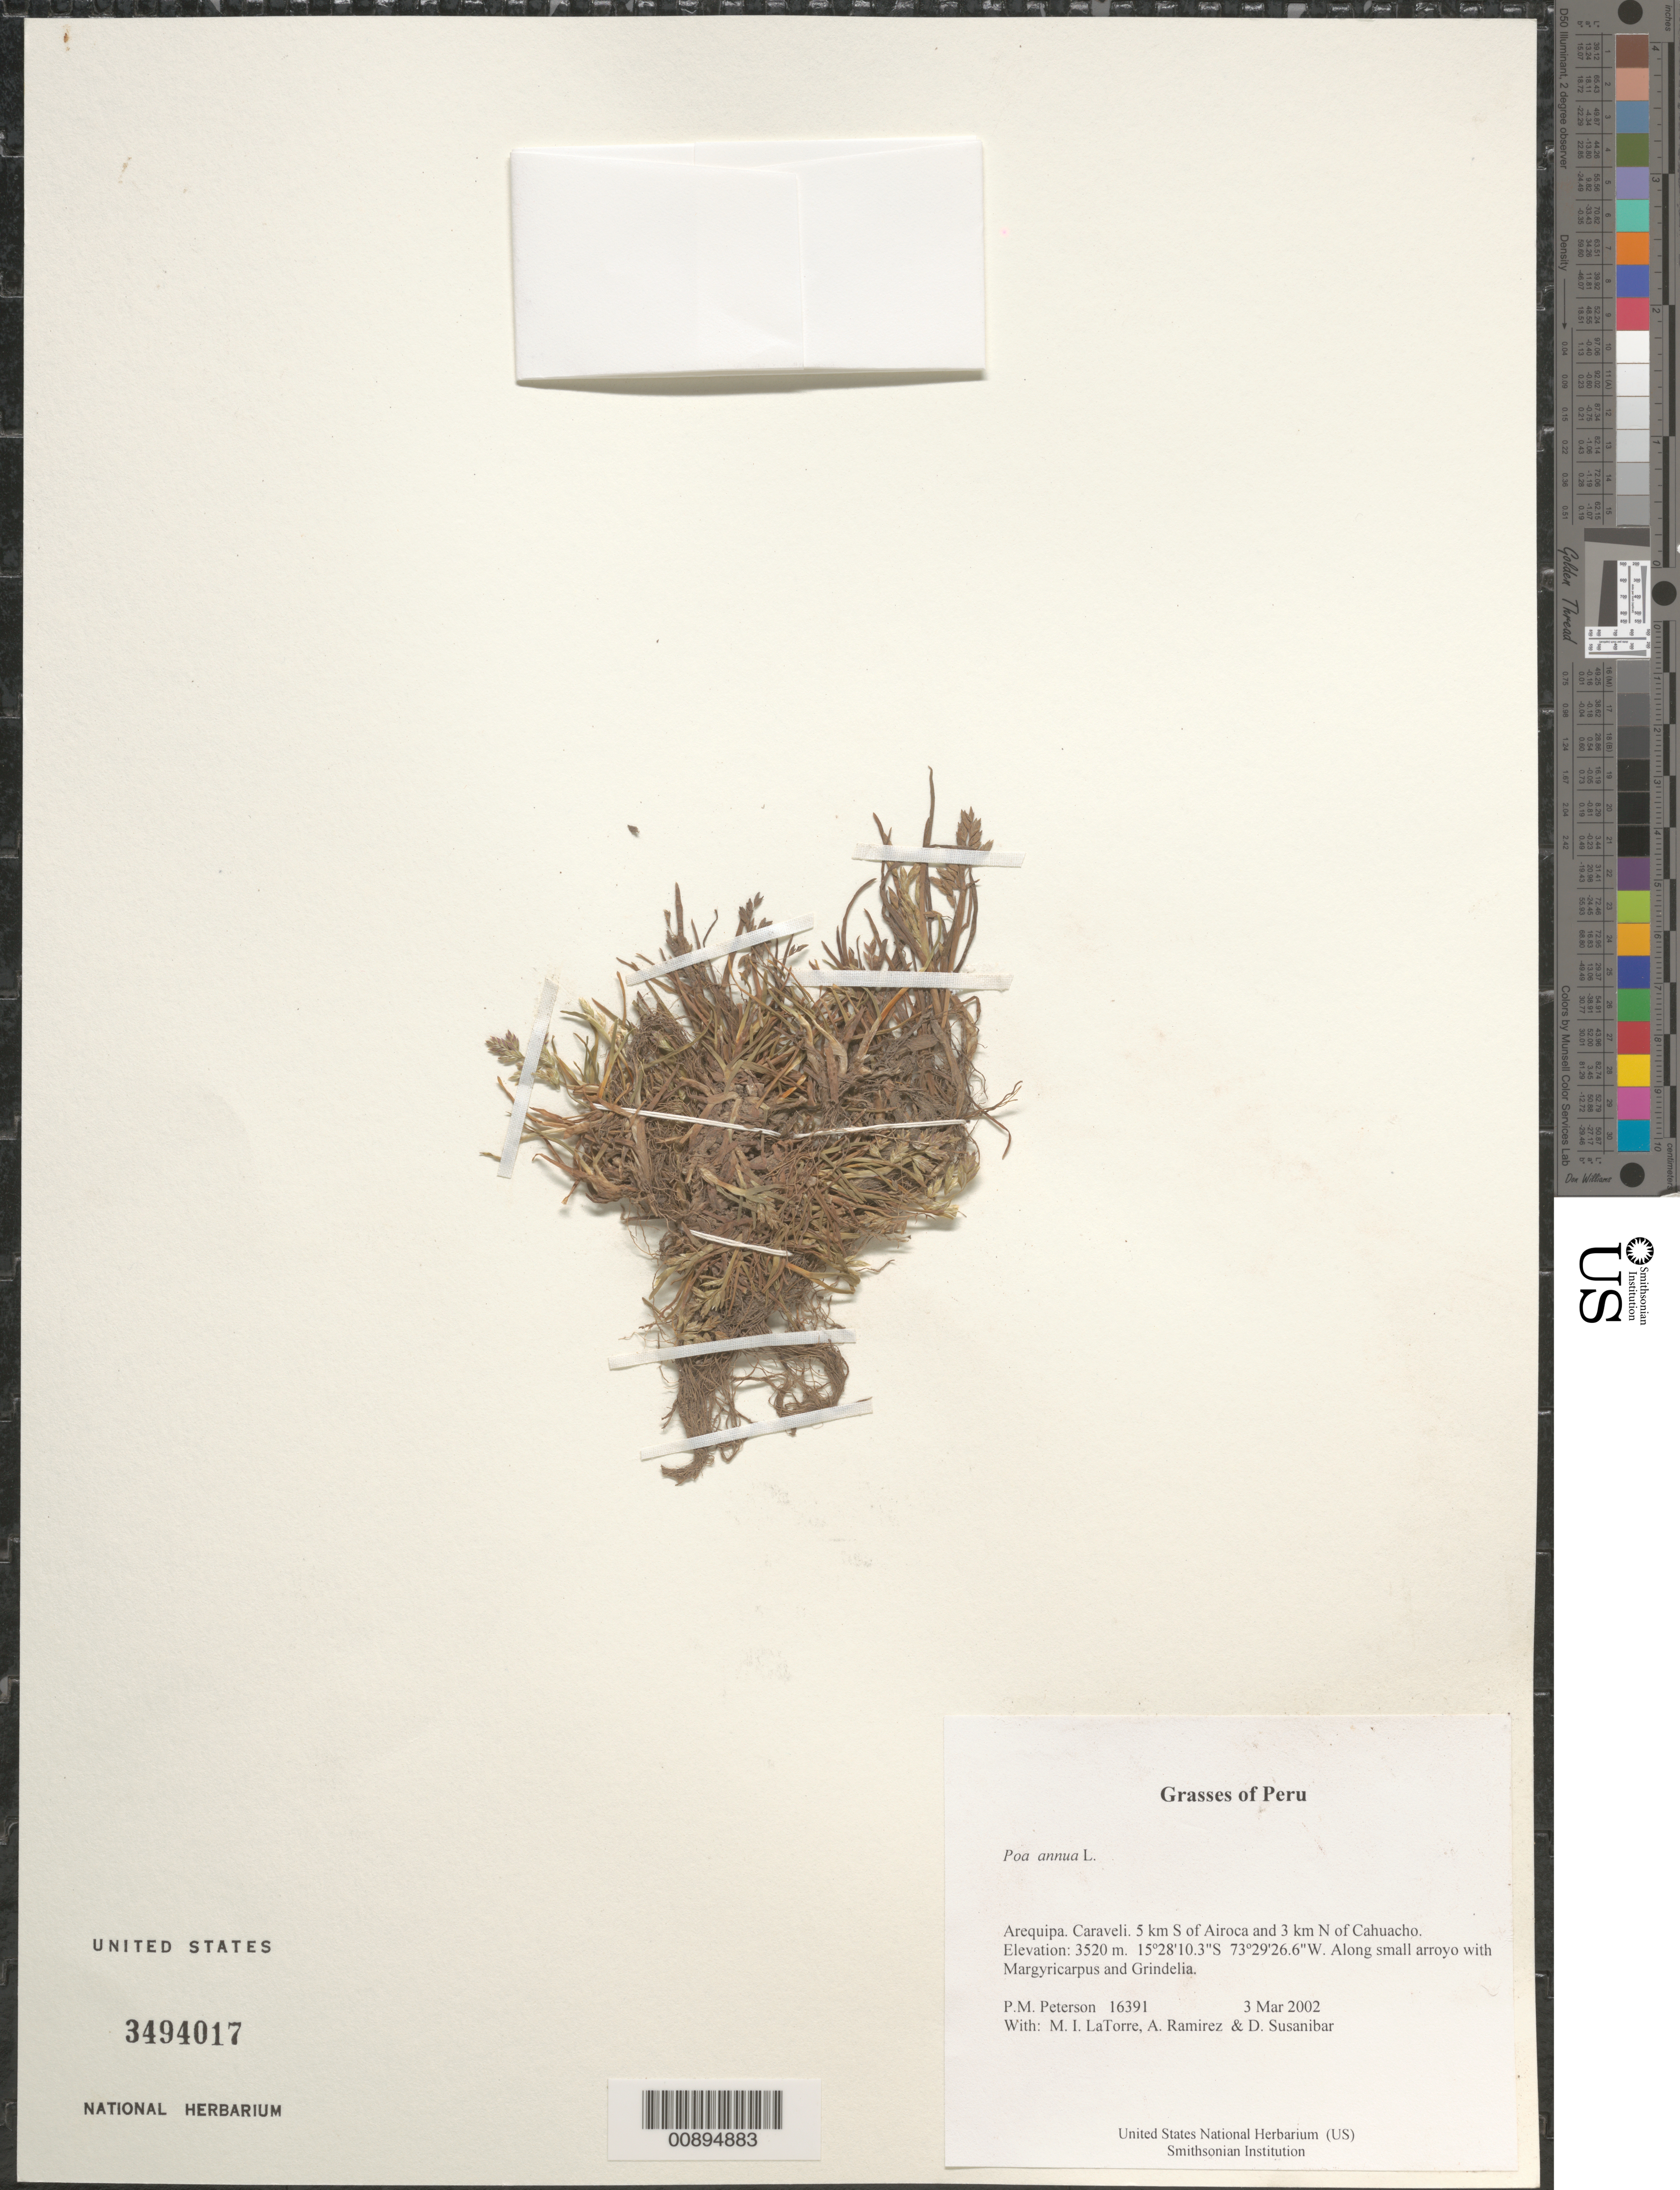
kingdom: Plantae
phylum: Tracheophyta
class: Liliopsida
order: Poales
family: Poaceae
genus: Poa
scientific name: Poa annua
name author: L.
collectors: P. M. Peterson, M. I. La Torre, A. Ramírez & D. Susanibar Cruz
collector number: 16391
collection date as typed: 03 Mar 2002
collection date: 2002-03-03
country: Peru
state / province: Arequipa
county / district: Caravelí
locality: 5 km S of Airoca and 3 km N of Cahuacho.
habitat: Along small arroyo with ~Margyricarpus and Grindelia~.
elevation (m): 3520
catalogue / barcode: US 3494017